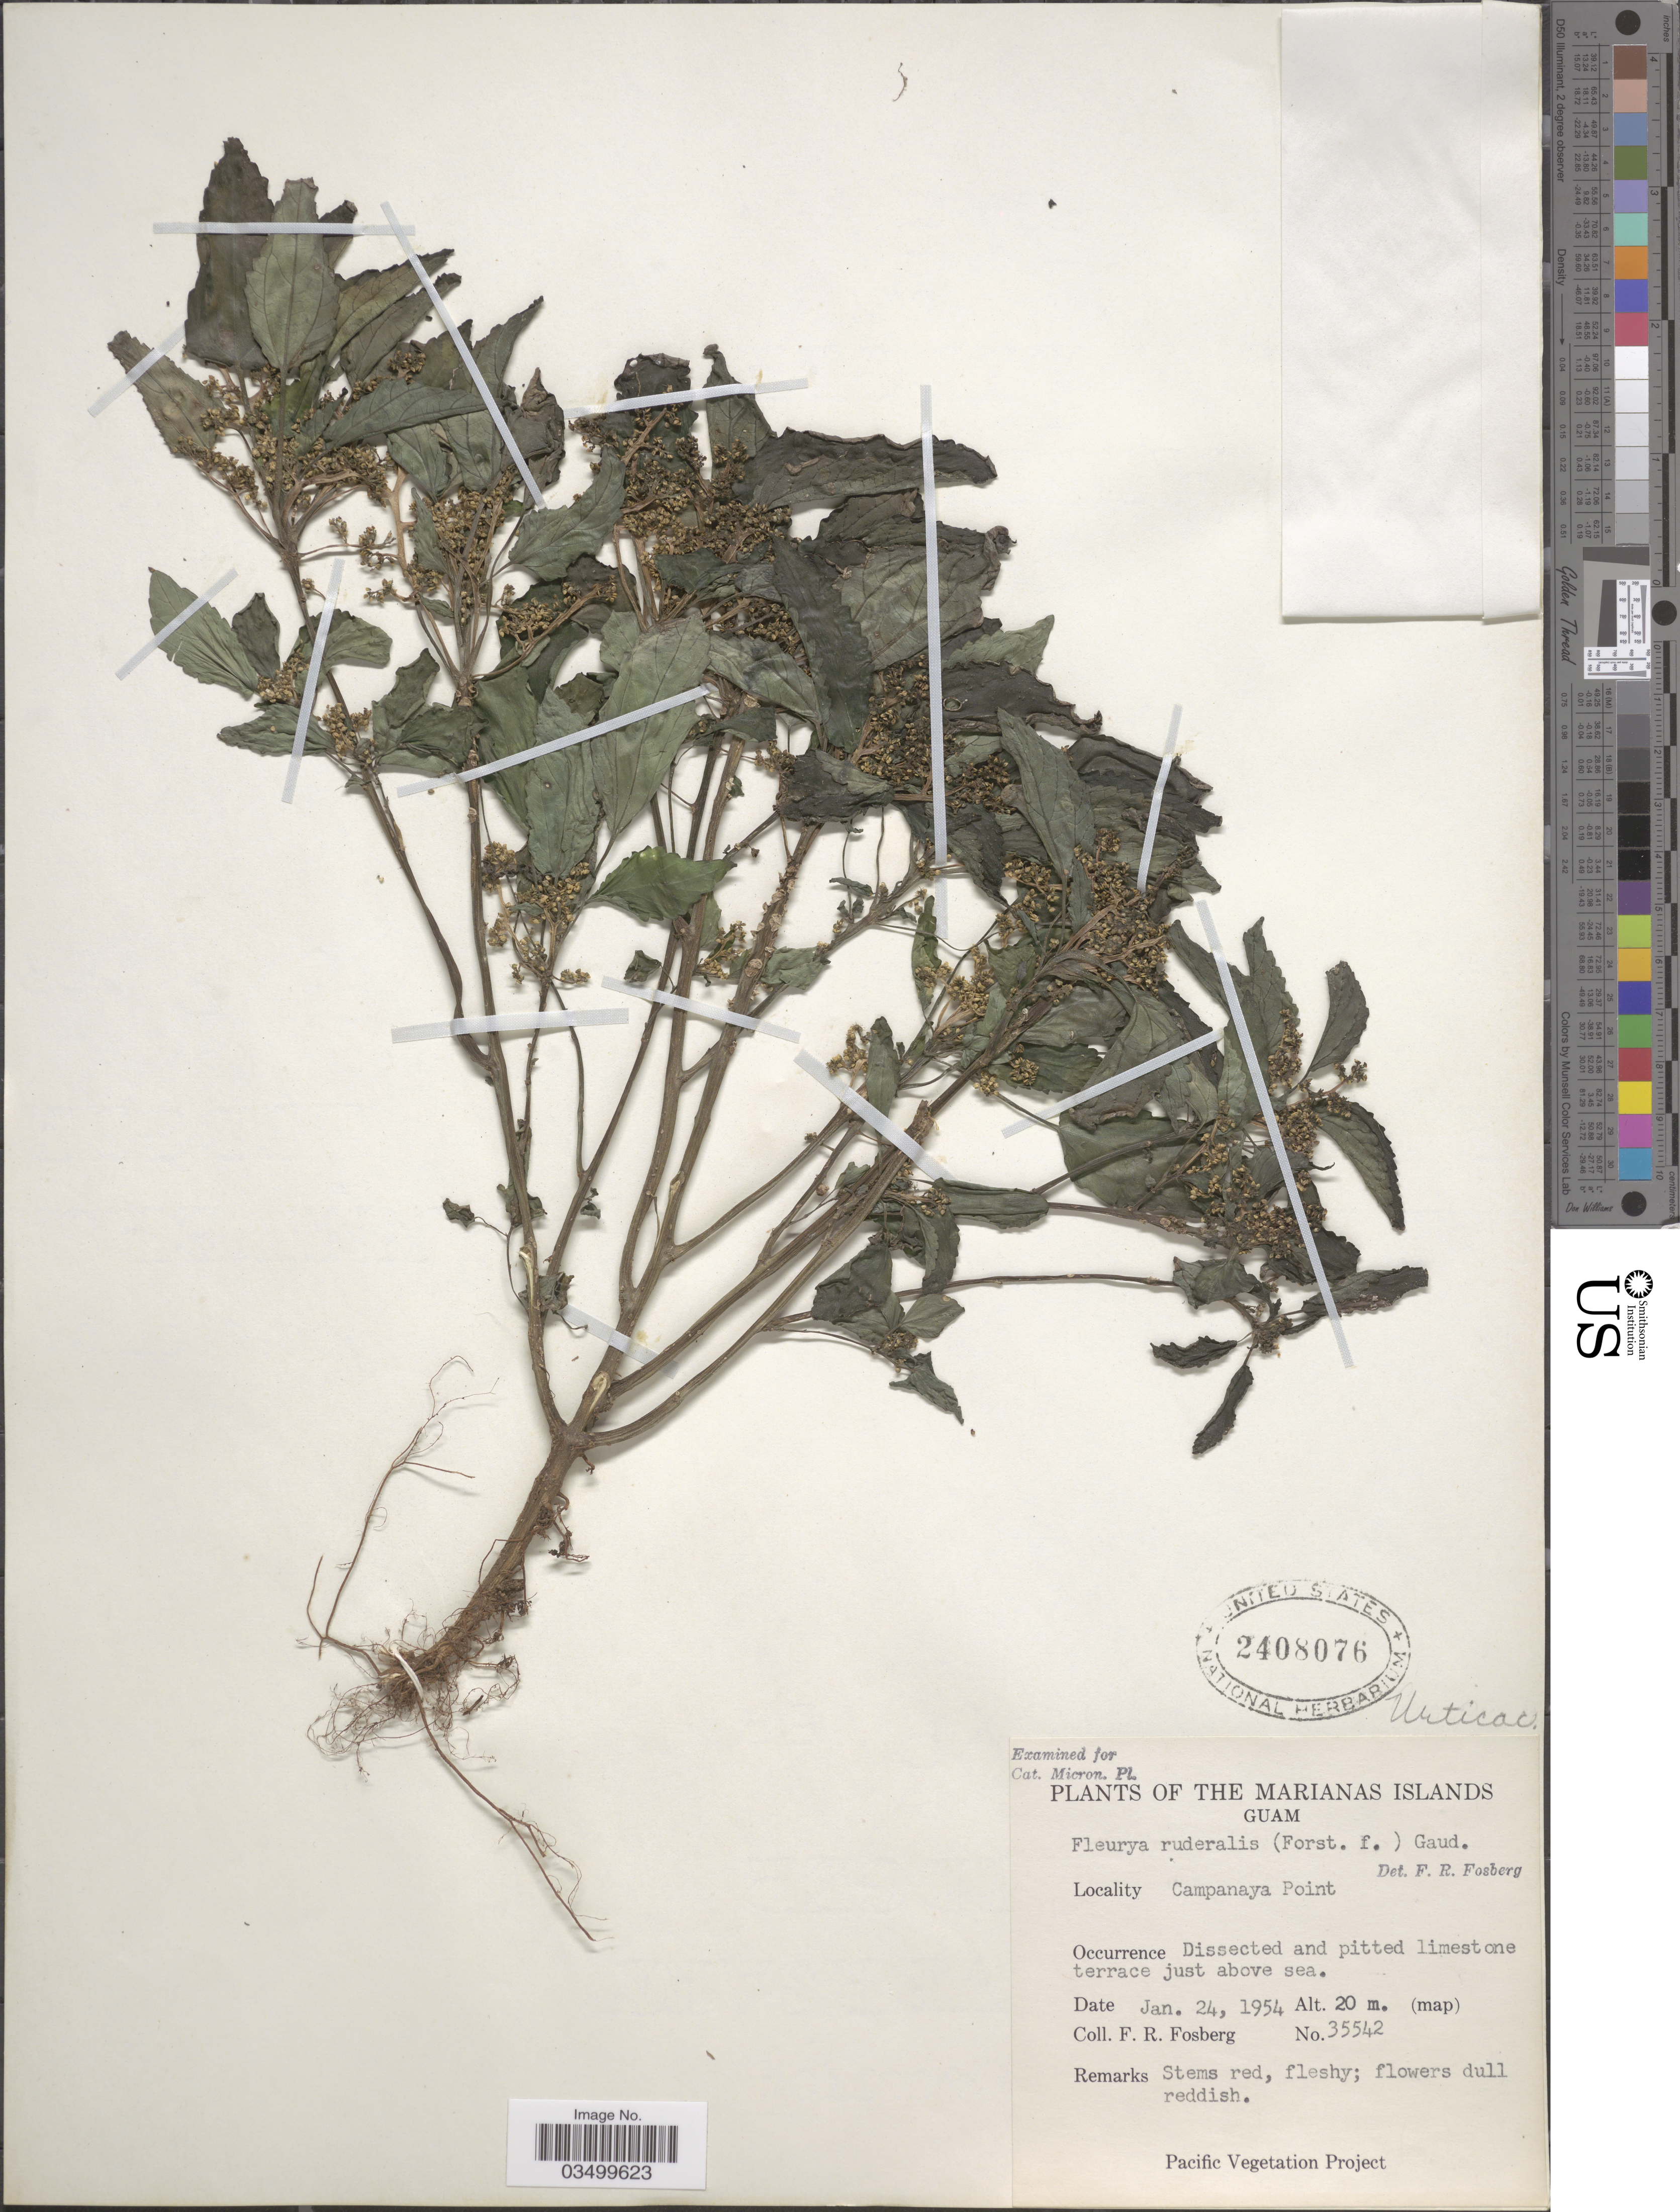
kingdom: Plantae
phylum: Tracheophyta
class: Magnoliopsida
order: Rosales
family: Urticaceae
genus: Laportea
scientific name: Laportea ruderalis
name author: (G. Forst.) Chew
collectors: F. R. Fosberg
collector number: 35542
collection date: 1954-01-24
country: Guam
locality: Marianas Islands. Campanaya Point.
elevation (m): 20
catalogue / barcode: US 2408076